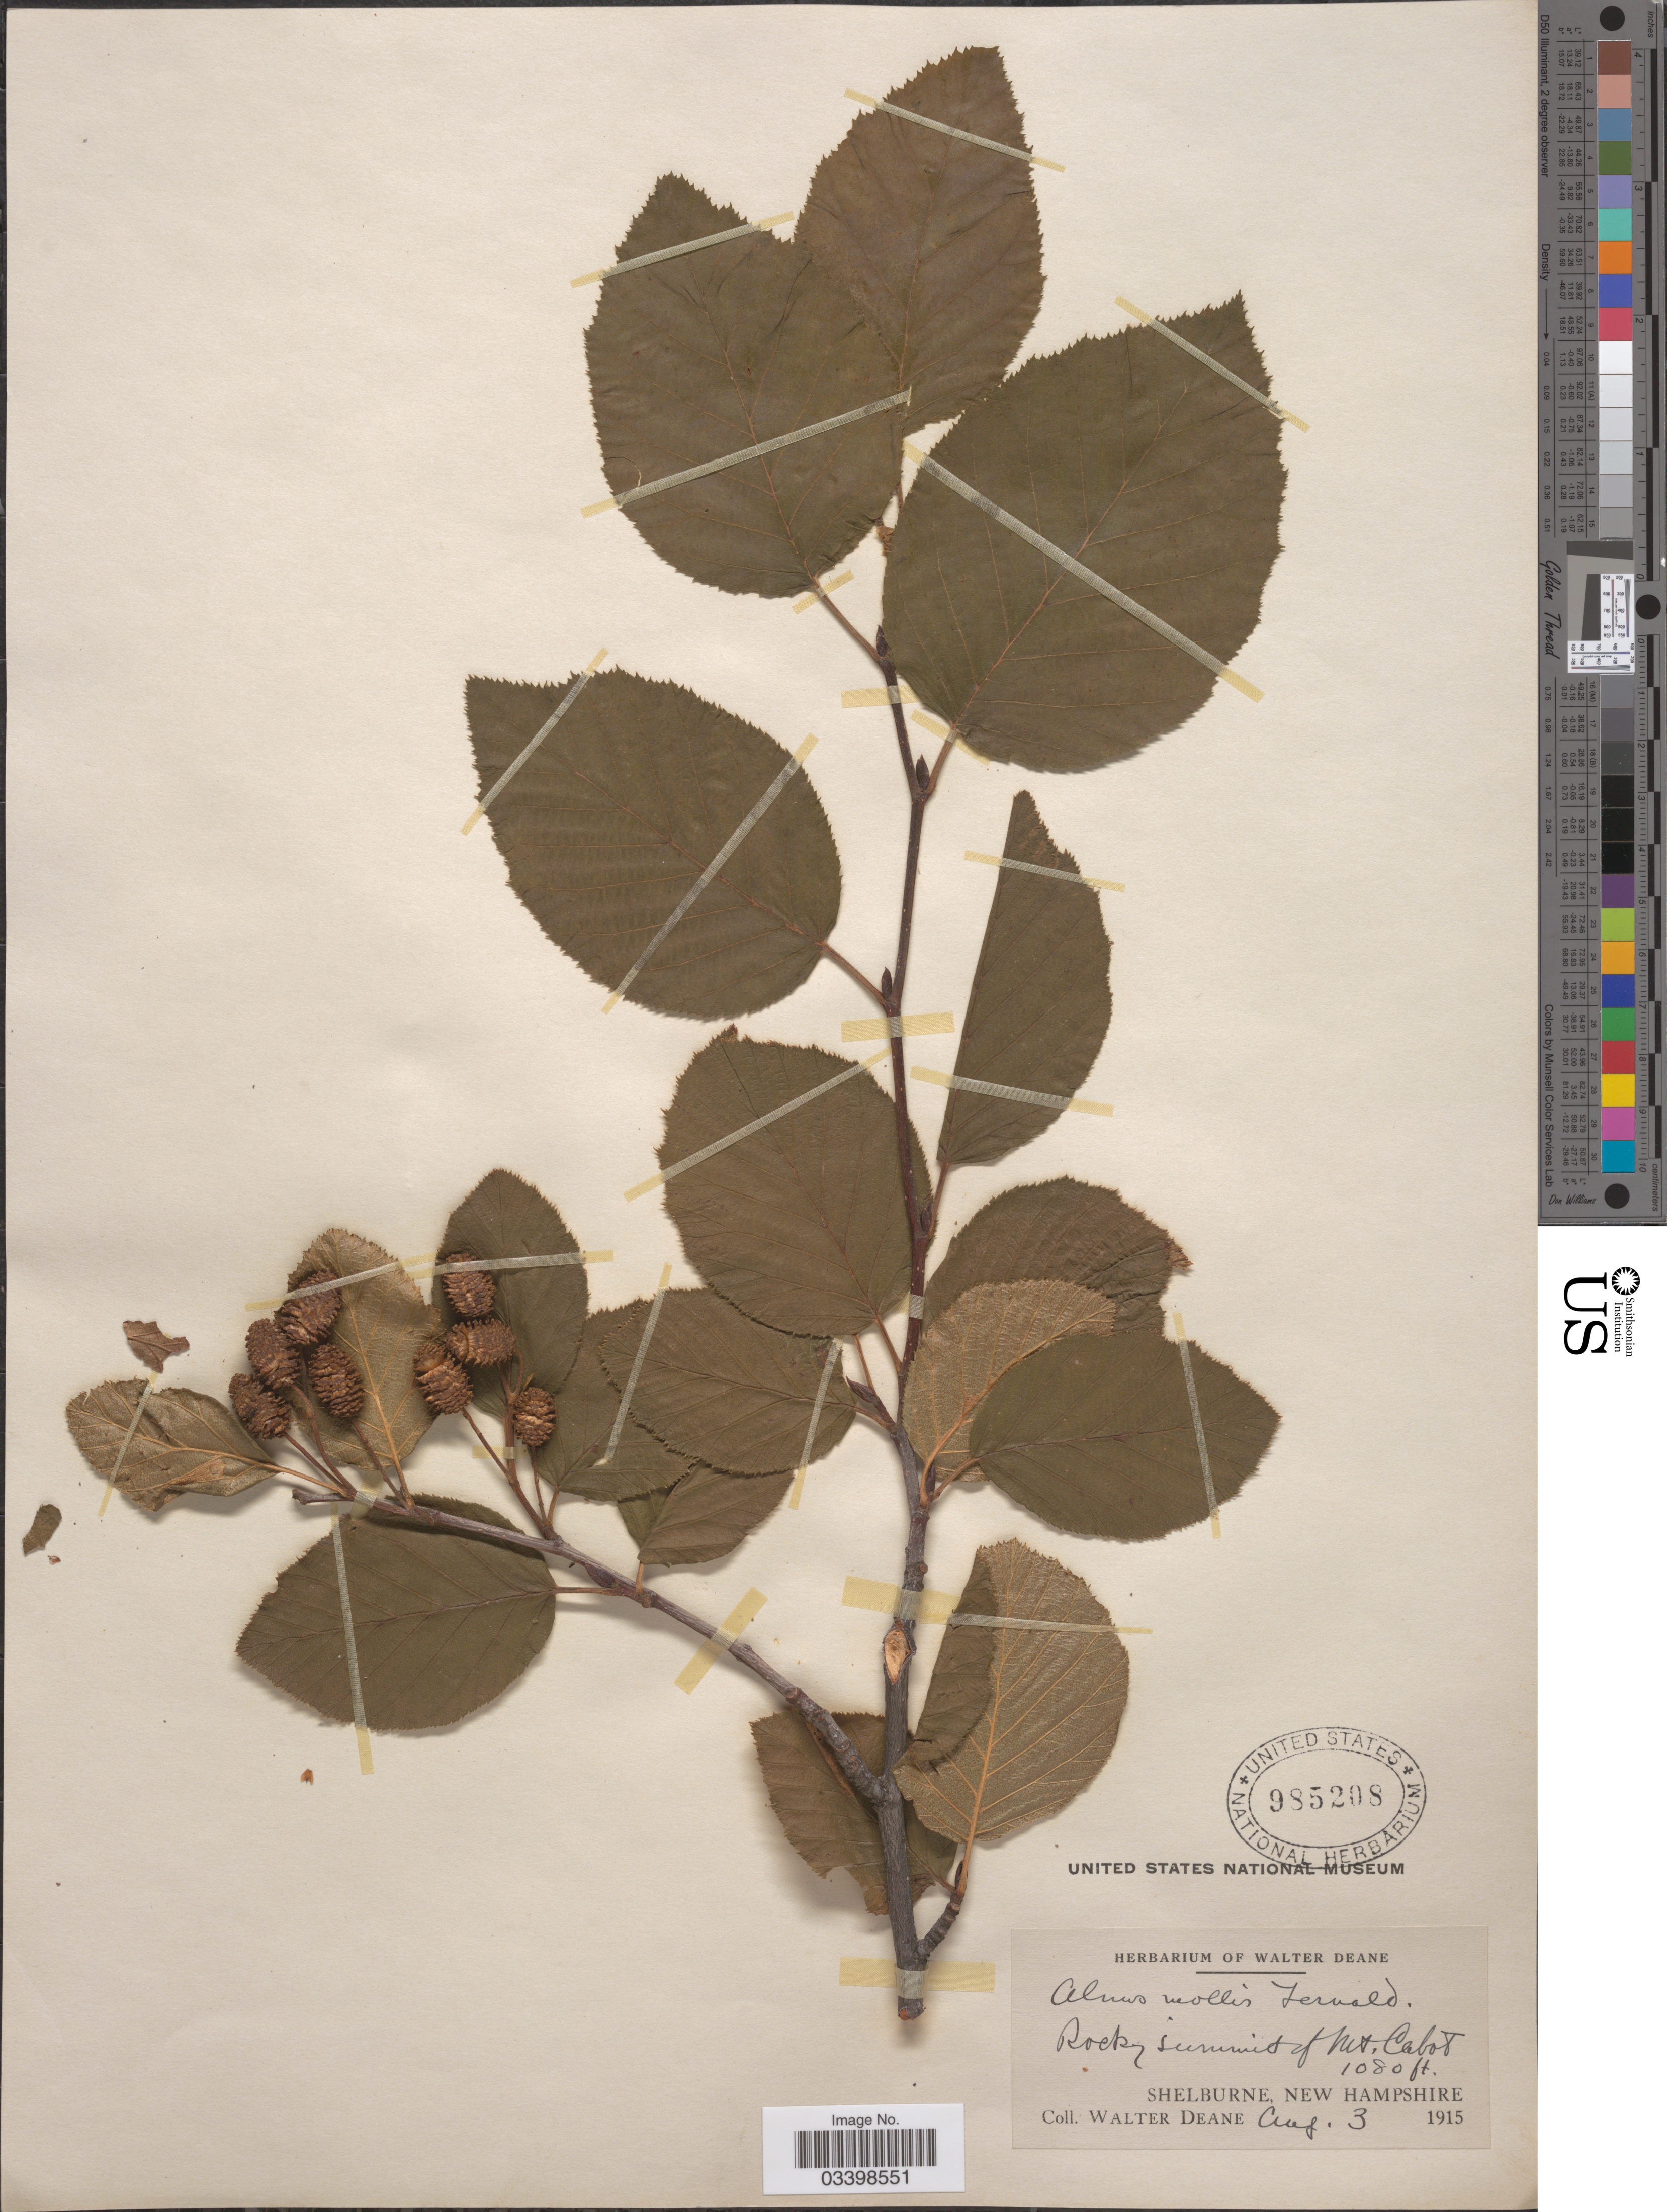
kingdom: Plantae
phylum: Tracheophyta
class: Magnoliopsida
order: Fagales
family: Betulaceae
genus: Alnus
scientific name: Alnus viridis subsp. crispa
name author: (Aiton) Turrill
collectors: W. Deane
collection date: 1915-08-03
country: United States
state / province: New Hampshire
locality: Rocky summit of Mt. Cabot. Shelburne.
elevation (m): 329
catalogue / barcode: US 985208